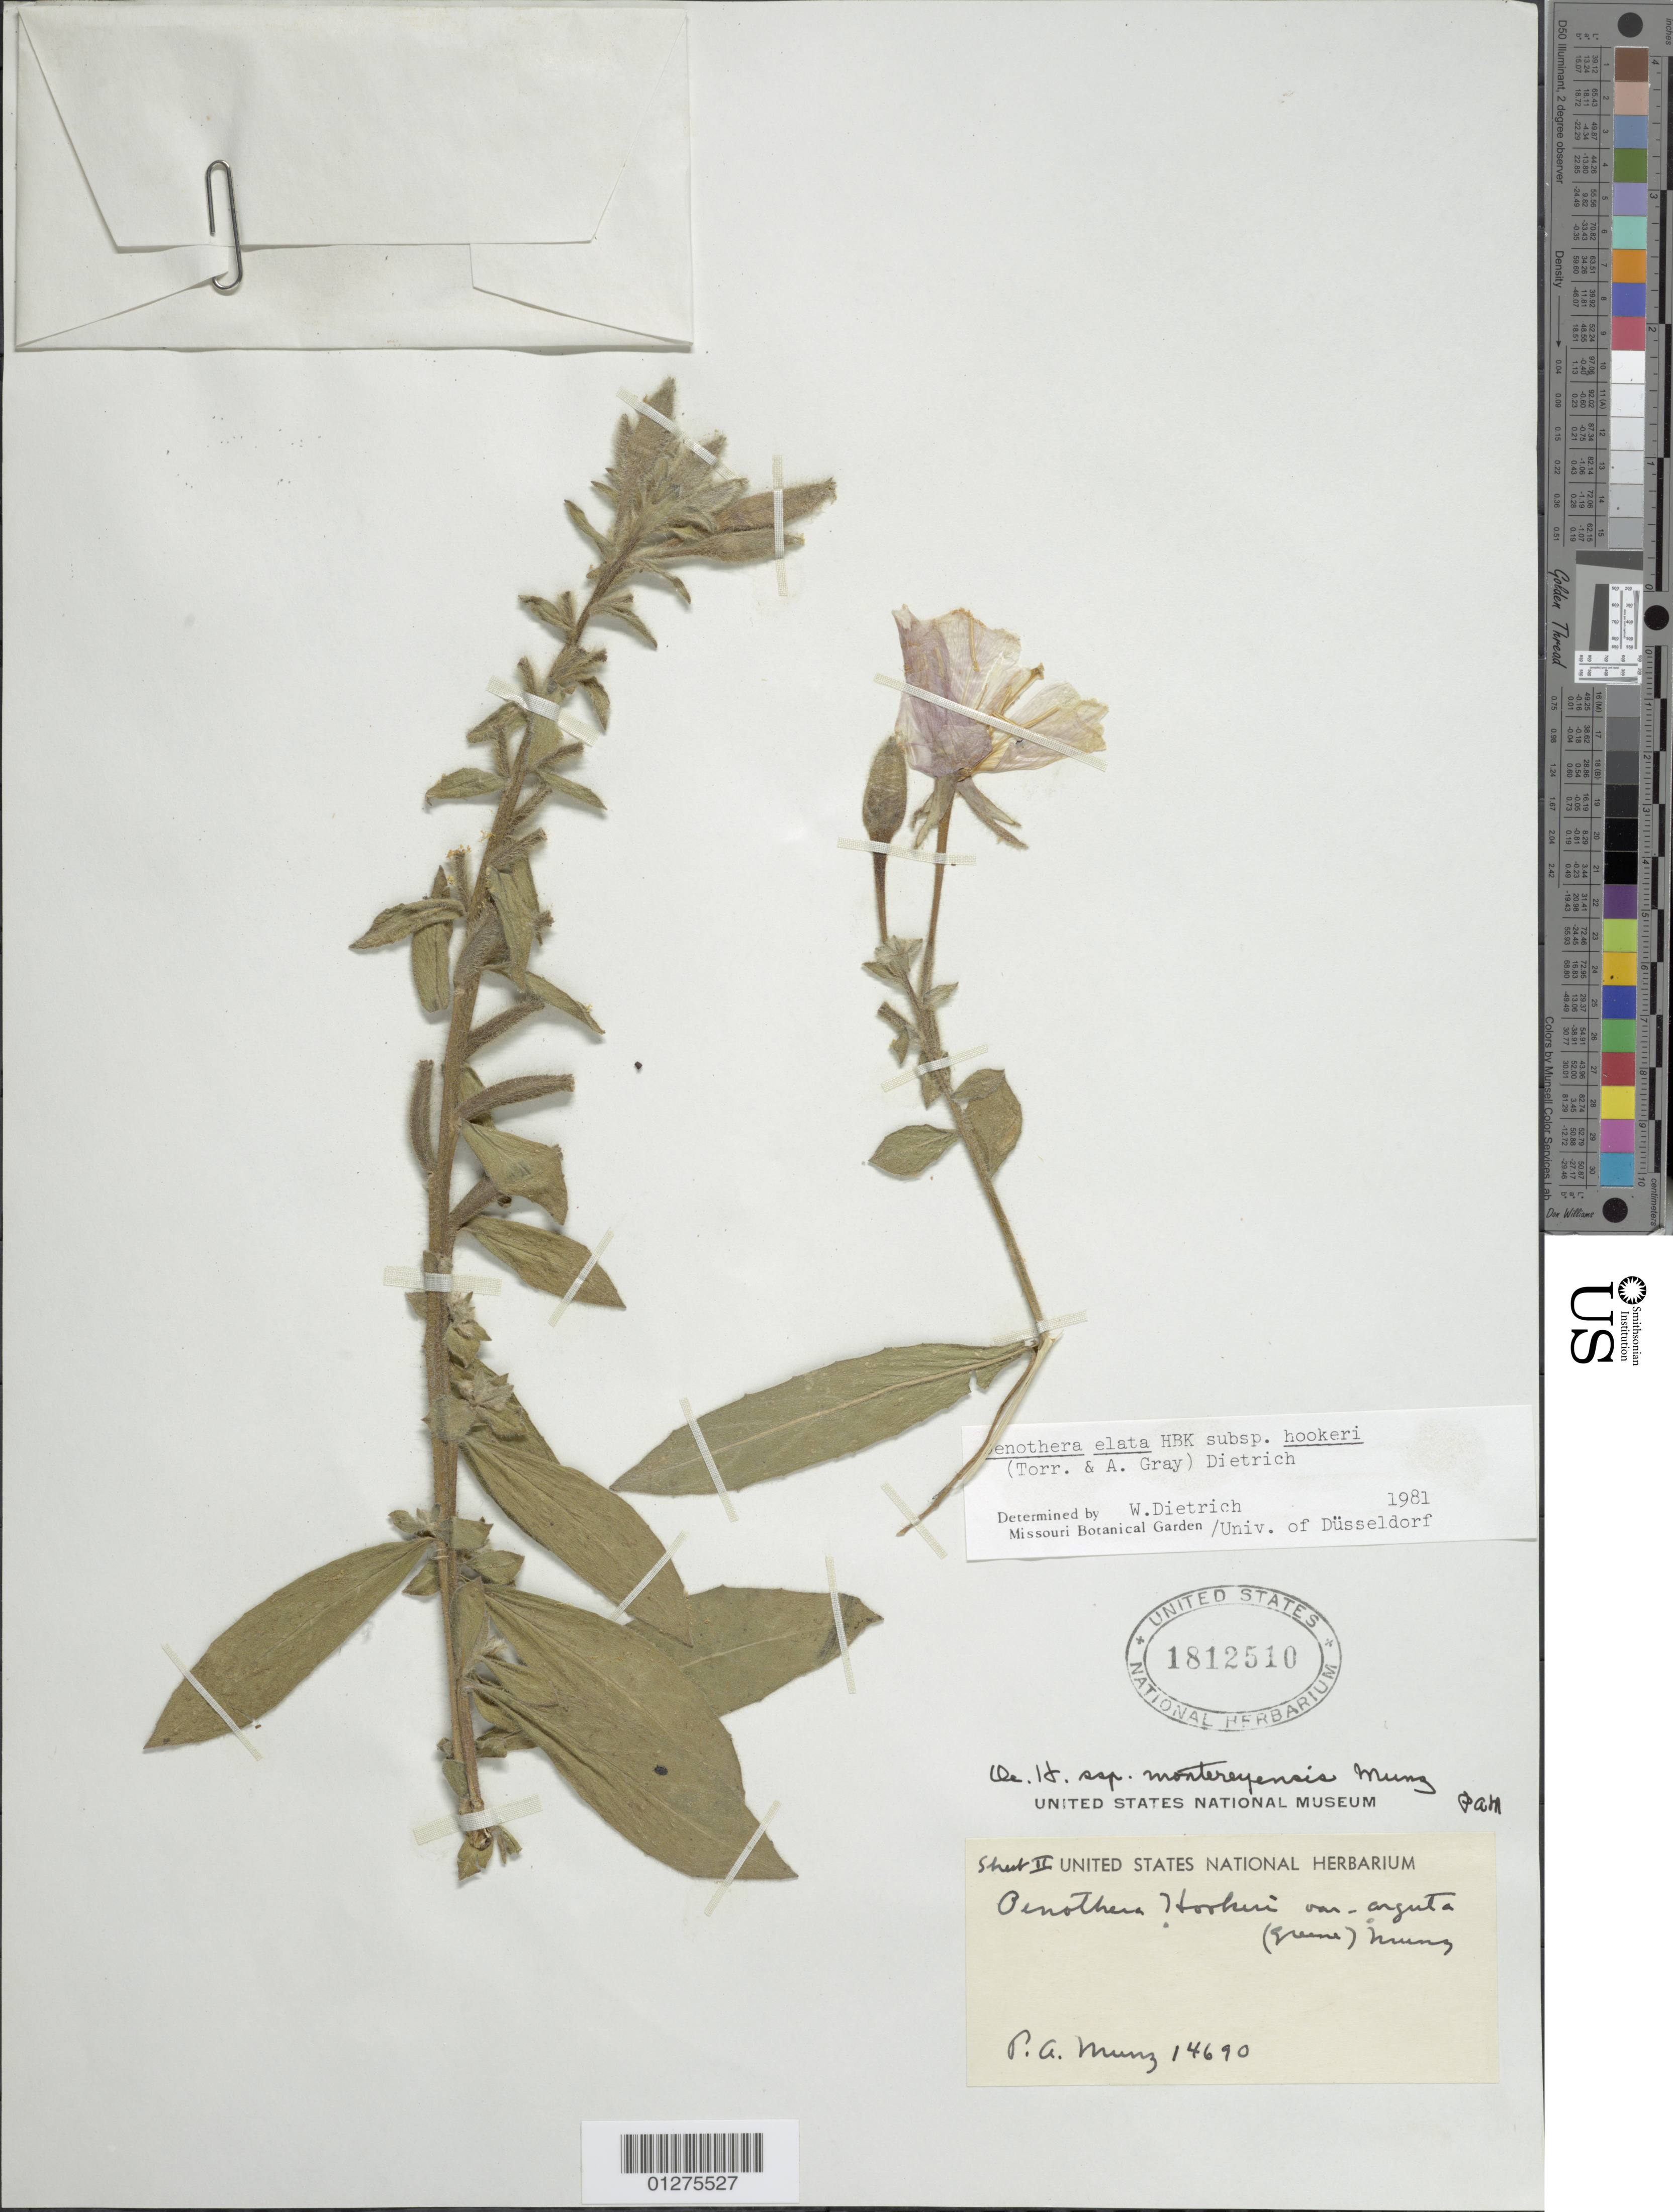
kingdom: Plantae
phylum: Tracheophyta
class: Magnoliopsida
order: Myrtales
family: Onagraceae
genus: Oenothera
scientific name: Oenothera elata subsp. hookeri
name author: (Torr. & A. Gray) W. Dietr. & W.L. Wagner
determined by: Dietrich, W.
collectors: P. A. Munz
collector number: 14690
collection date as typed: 04 Jul 1937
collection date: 1937-07-04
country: United States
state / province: California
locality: Claremont, Pomona College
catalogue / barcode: US 1812510